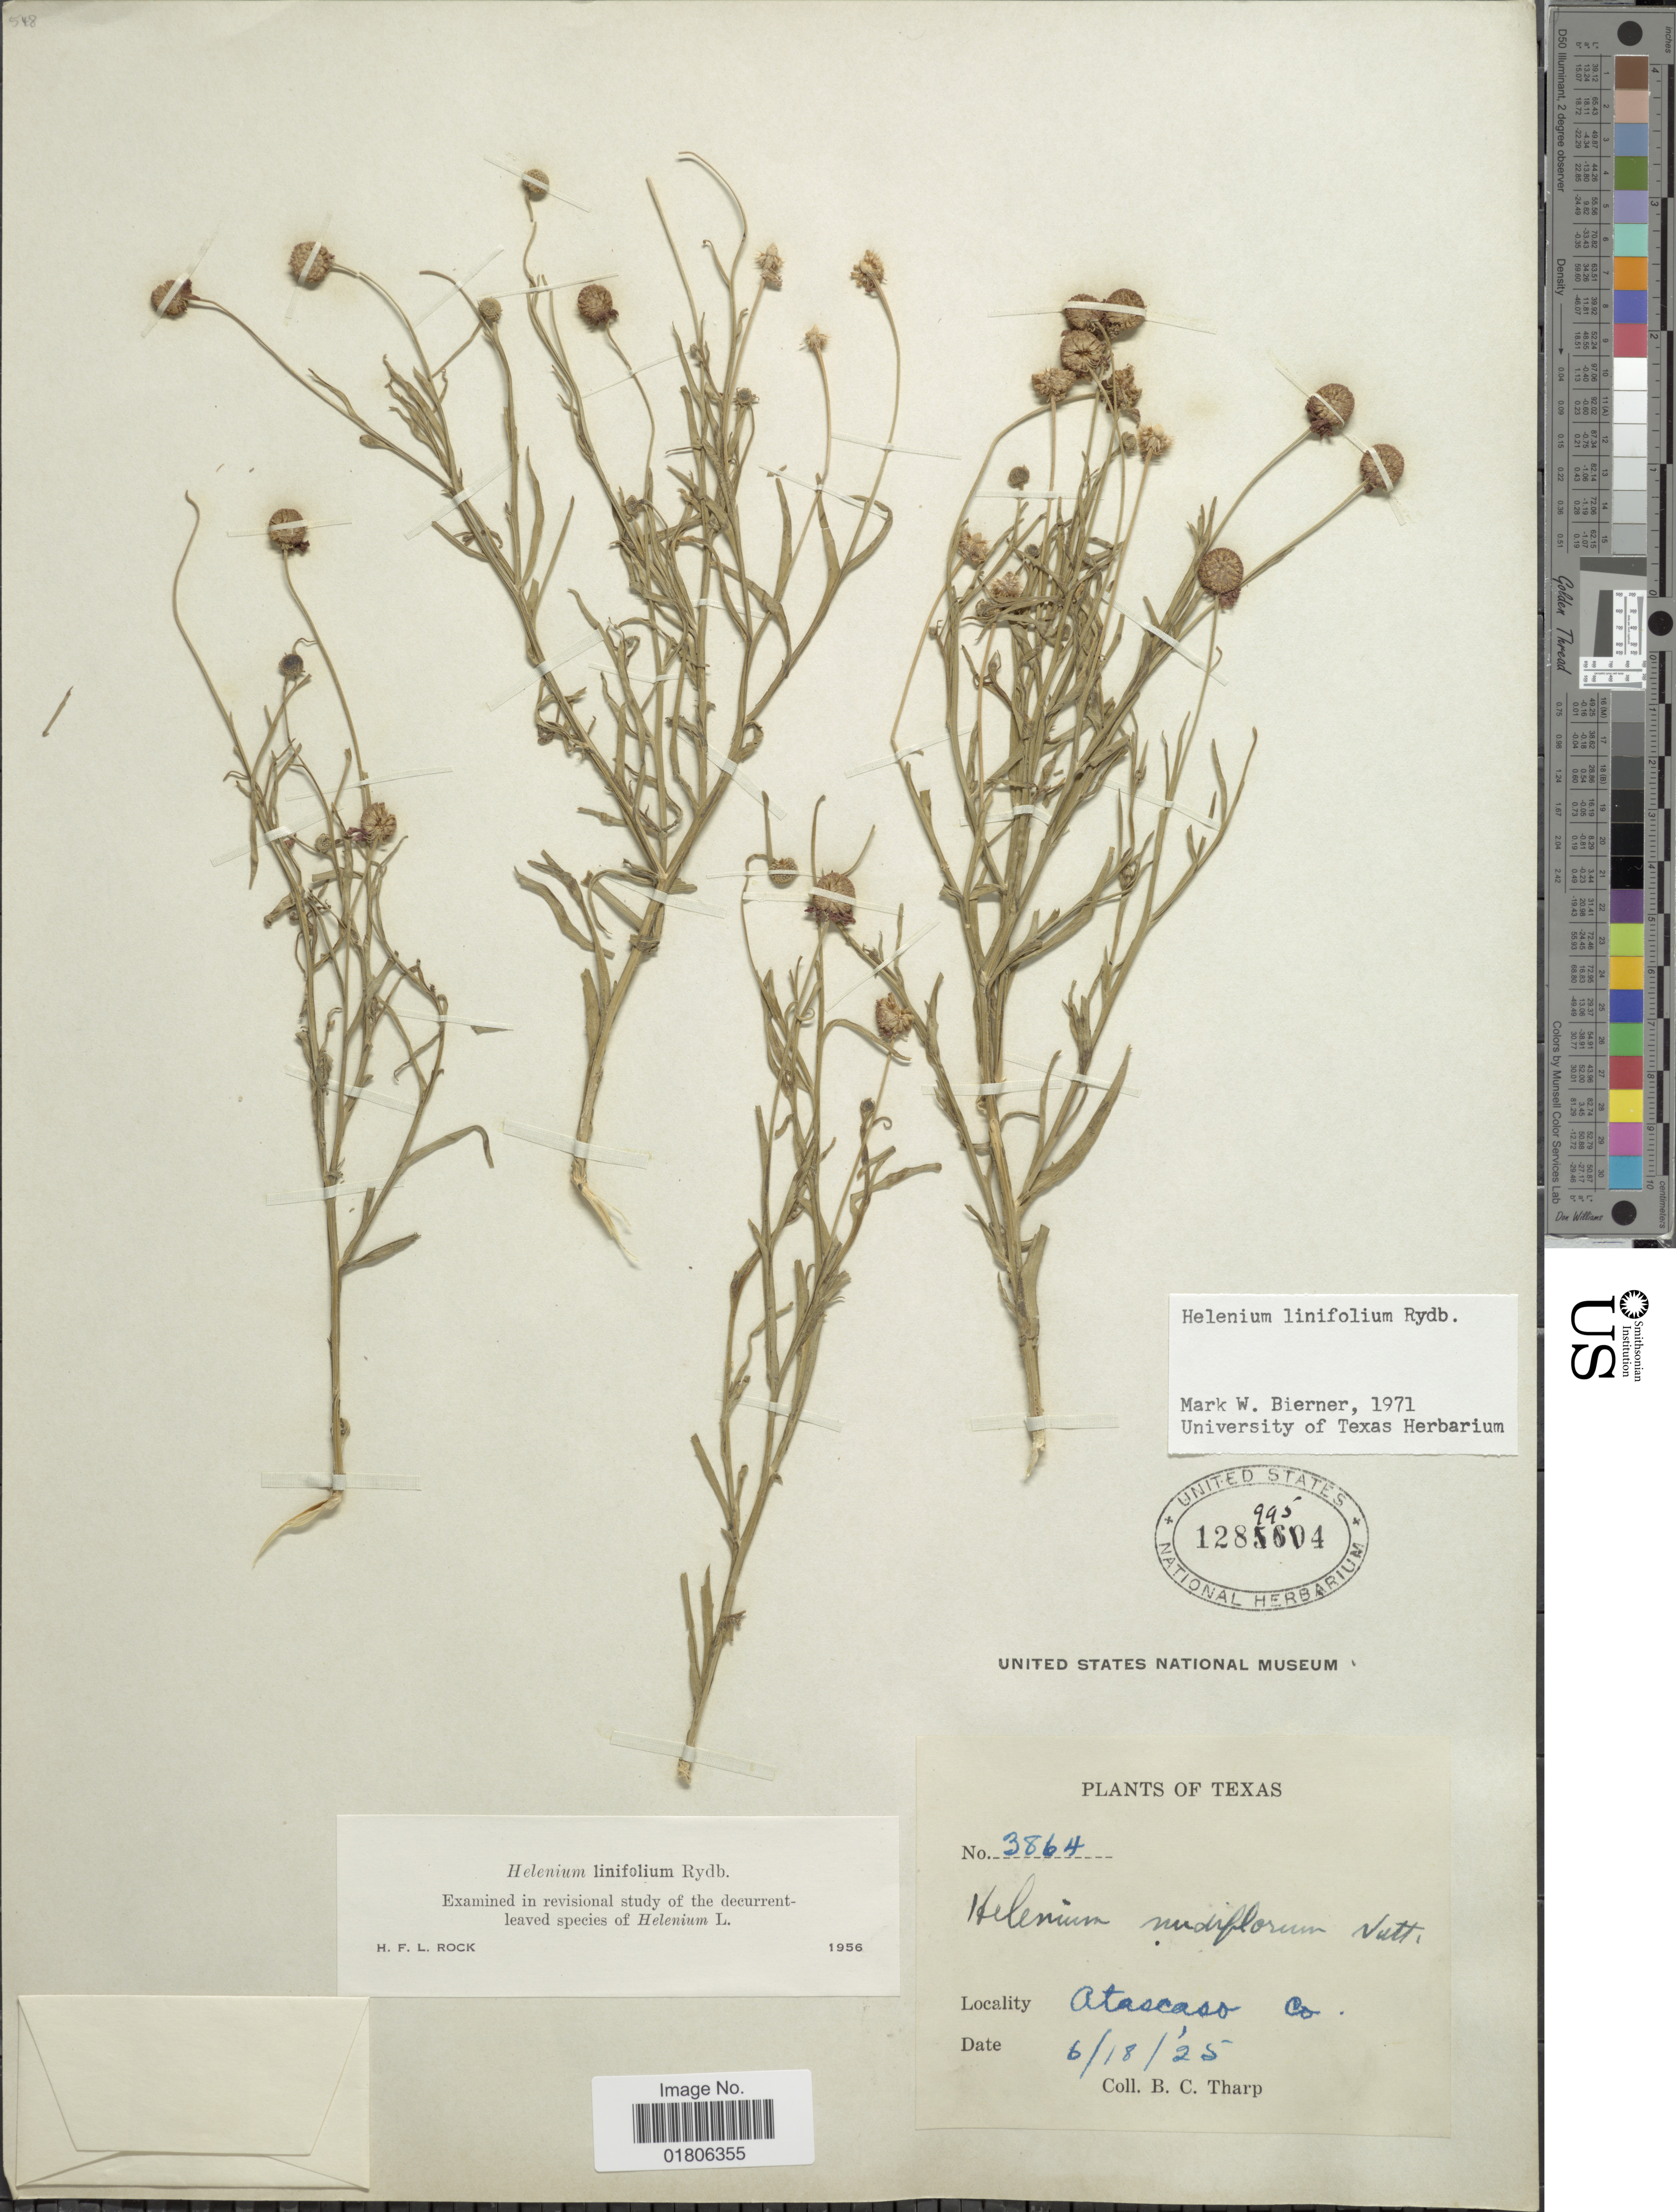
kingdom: Plantae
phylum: Tracheophyta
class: Magnoliopsida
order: Asterales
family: Asteraceae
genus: Helenium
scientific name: Helenium linifolium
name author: Rydb.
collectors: B. C. Tharp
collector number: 3864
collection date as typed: Transcribed d/m/y: 18/6/25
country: United States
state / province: Texas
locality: Atascaso Co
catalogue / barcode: US 1289954